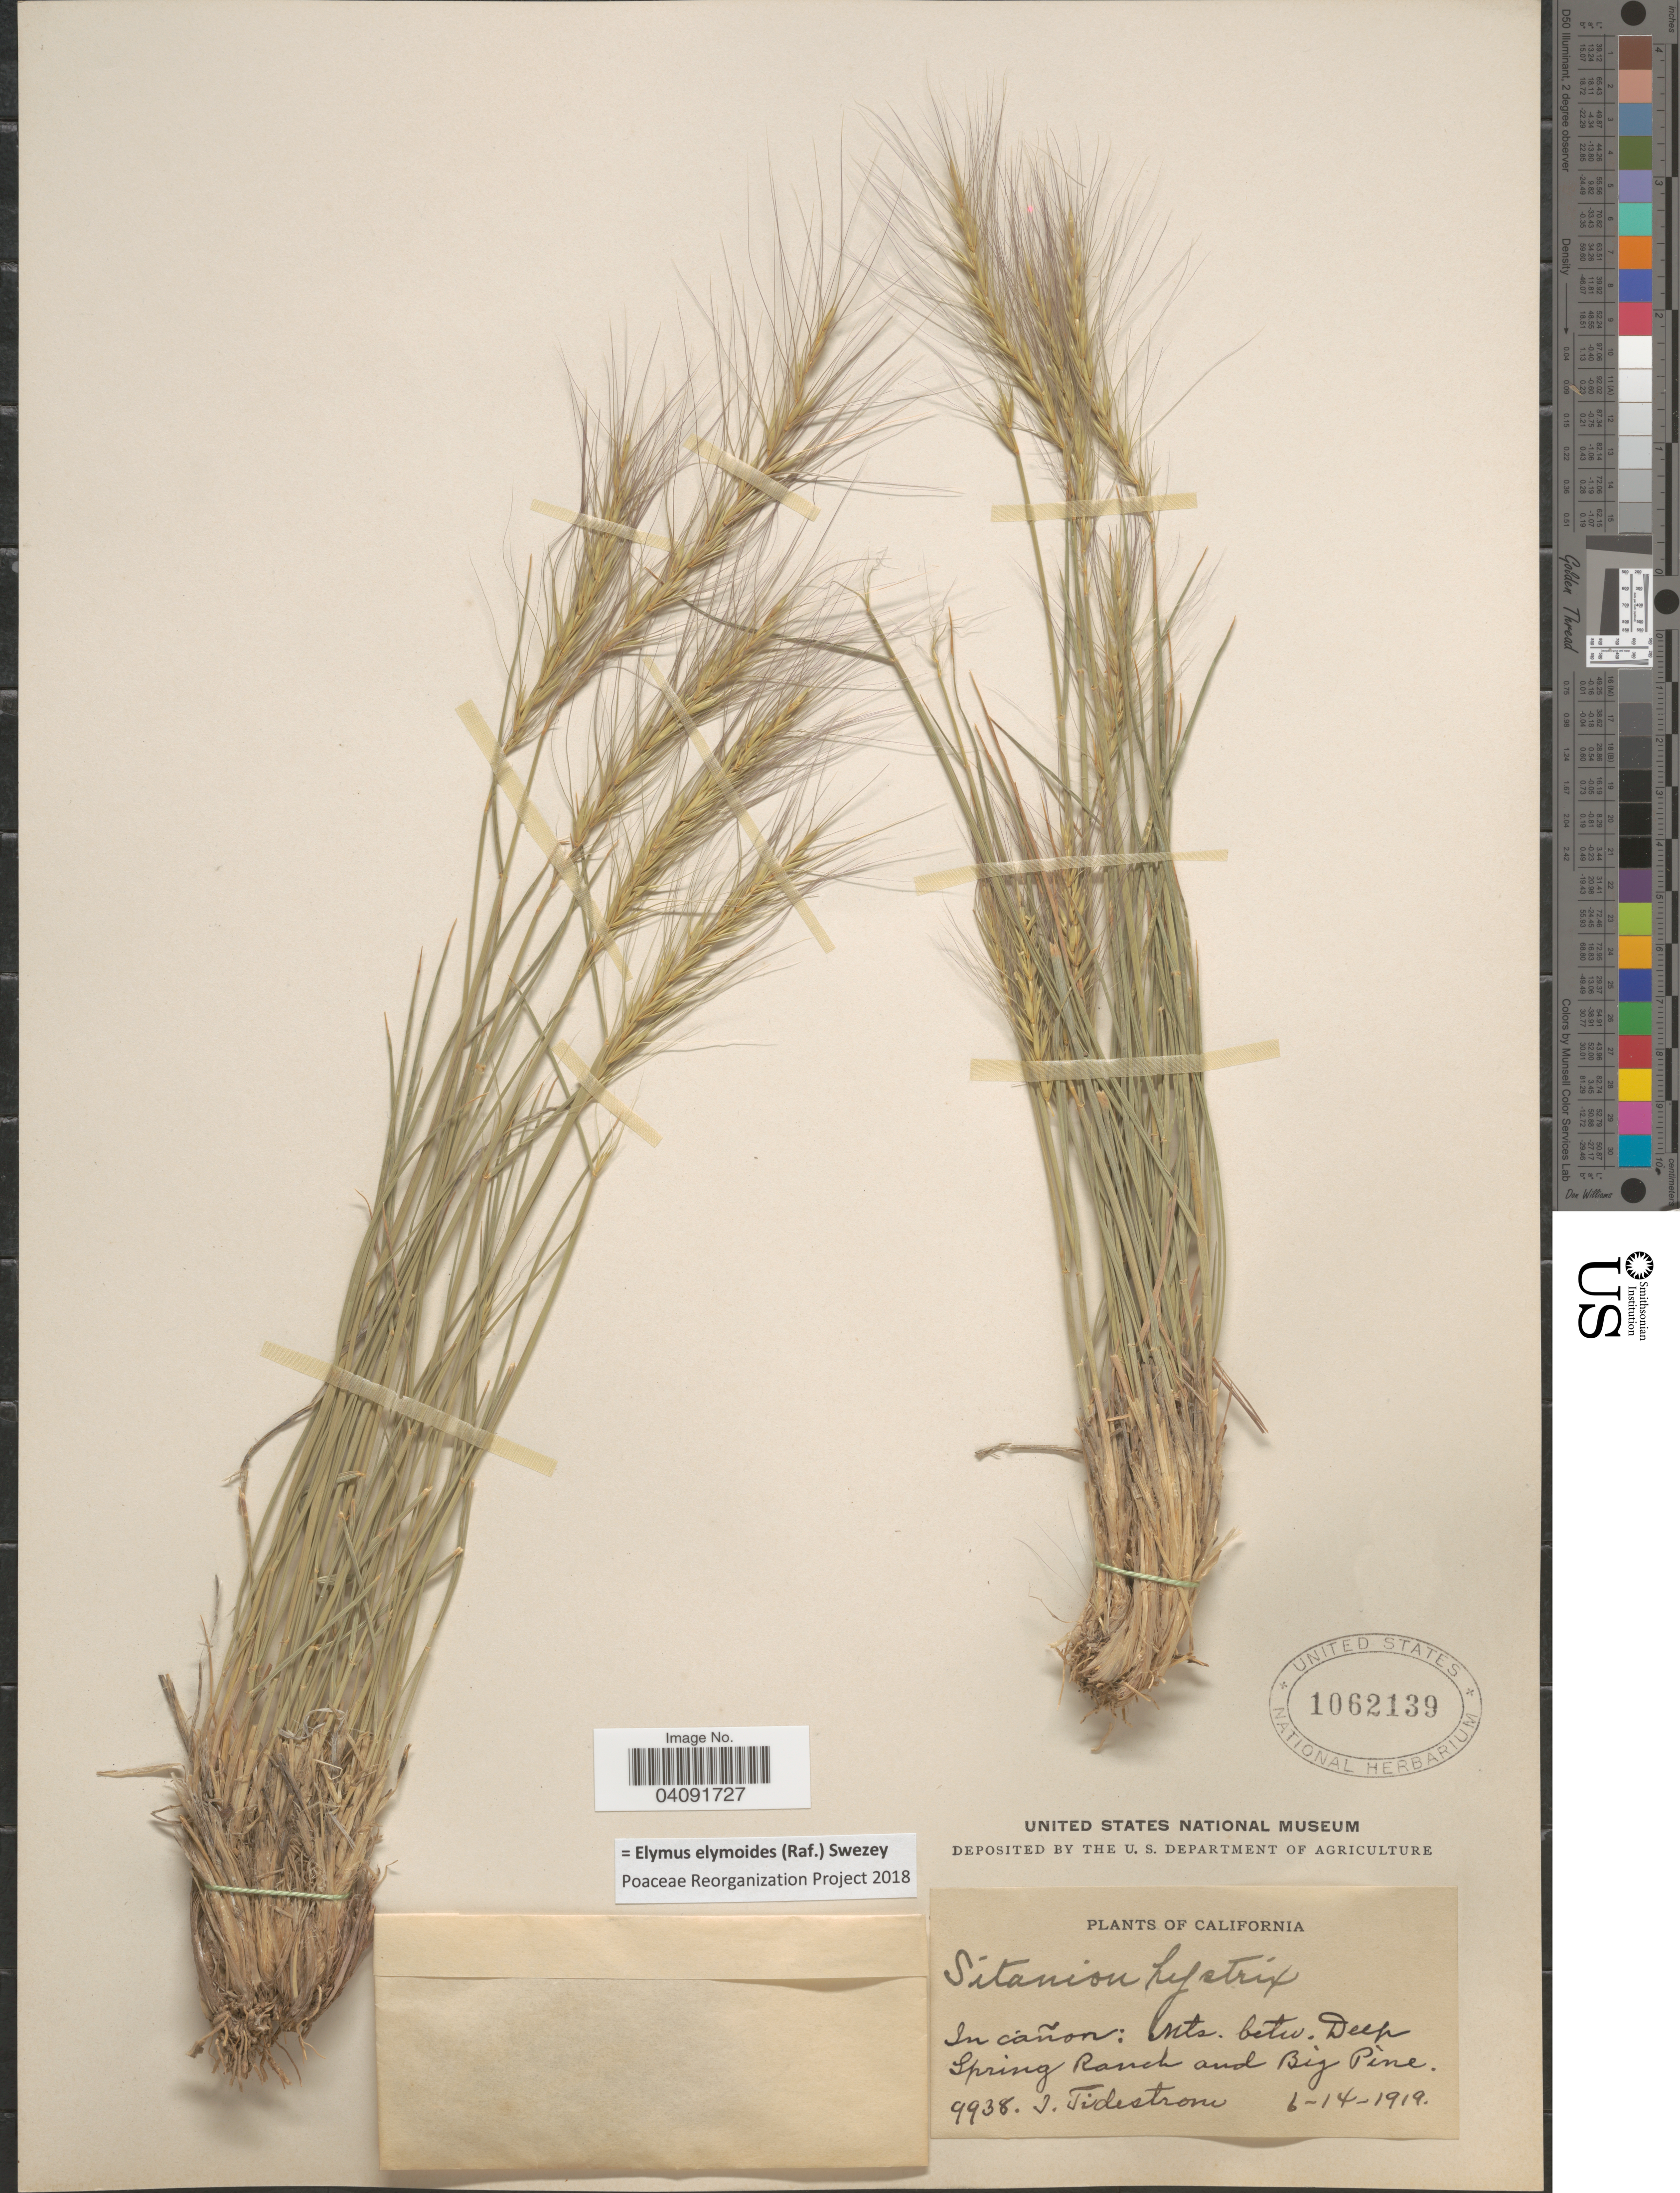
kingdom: Plantae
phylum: Tracheophyta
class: Liliopsida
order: Poales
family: Poaceae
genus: Elymus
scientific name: Elymus elymoides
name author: (Raf.) Swezey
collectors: I. F. Tidestrom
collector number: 9938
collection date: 1919-06-14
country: United States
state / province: California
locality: In cañon: Mts. betw. Deep Spring Ranch and Big Pine.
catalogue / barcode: US 1062139